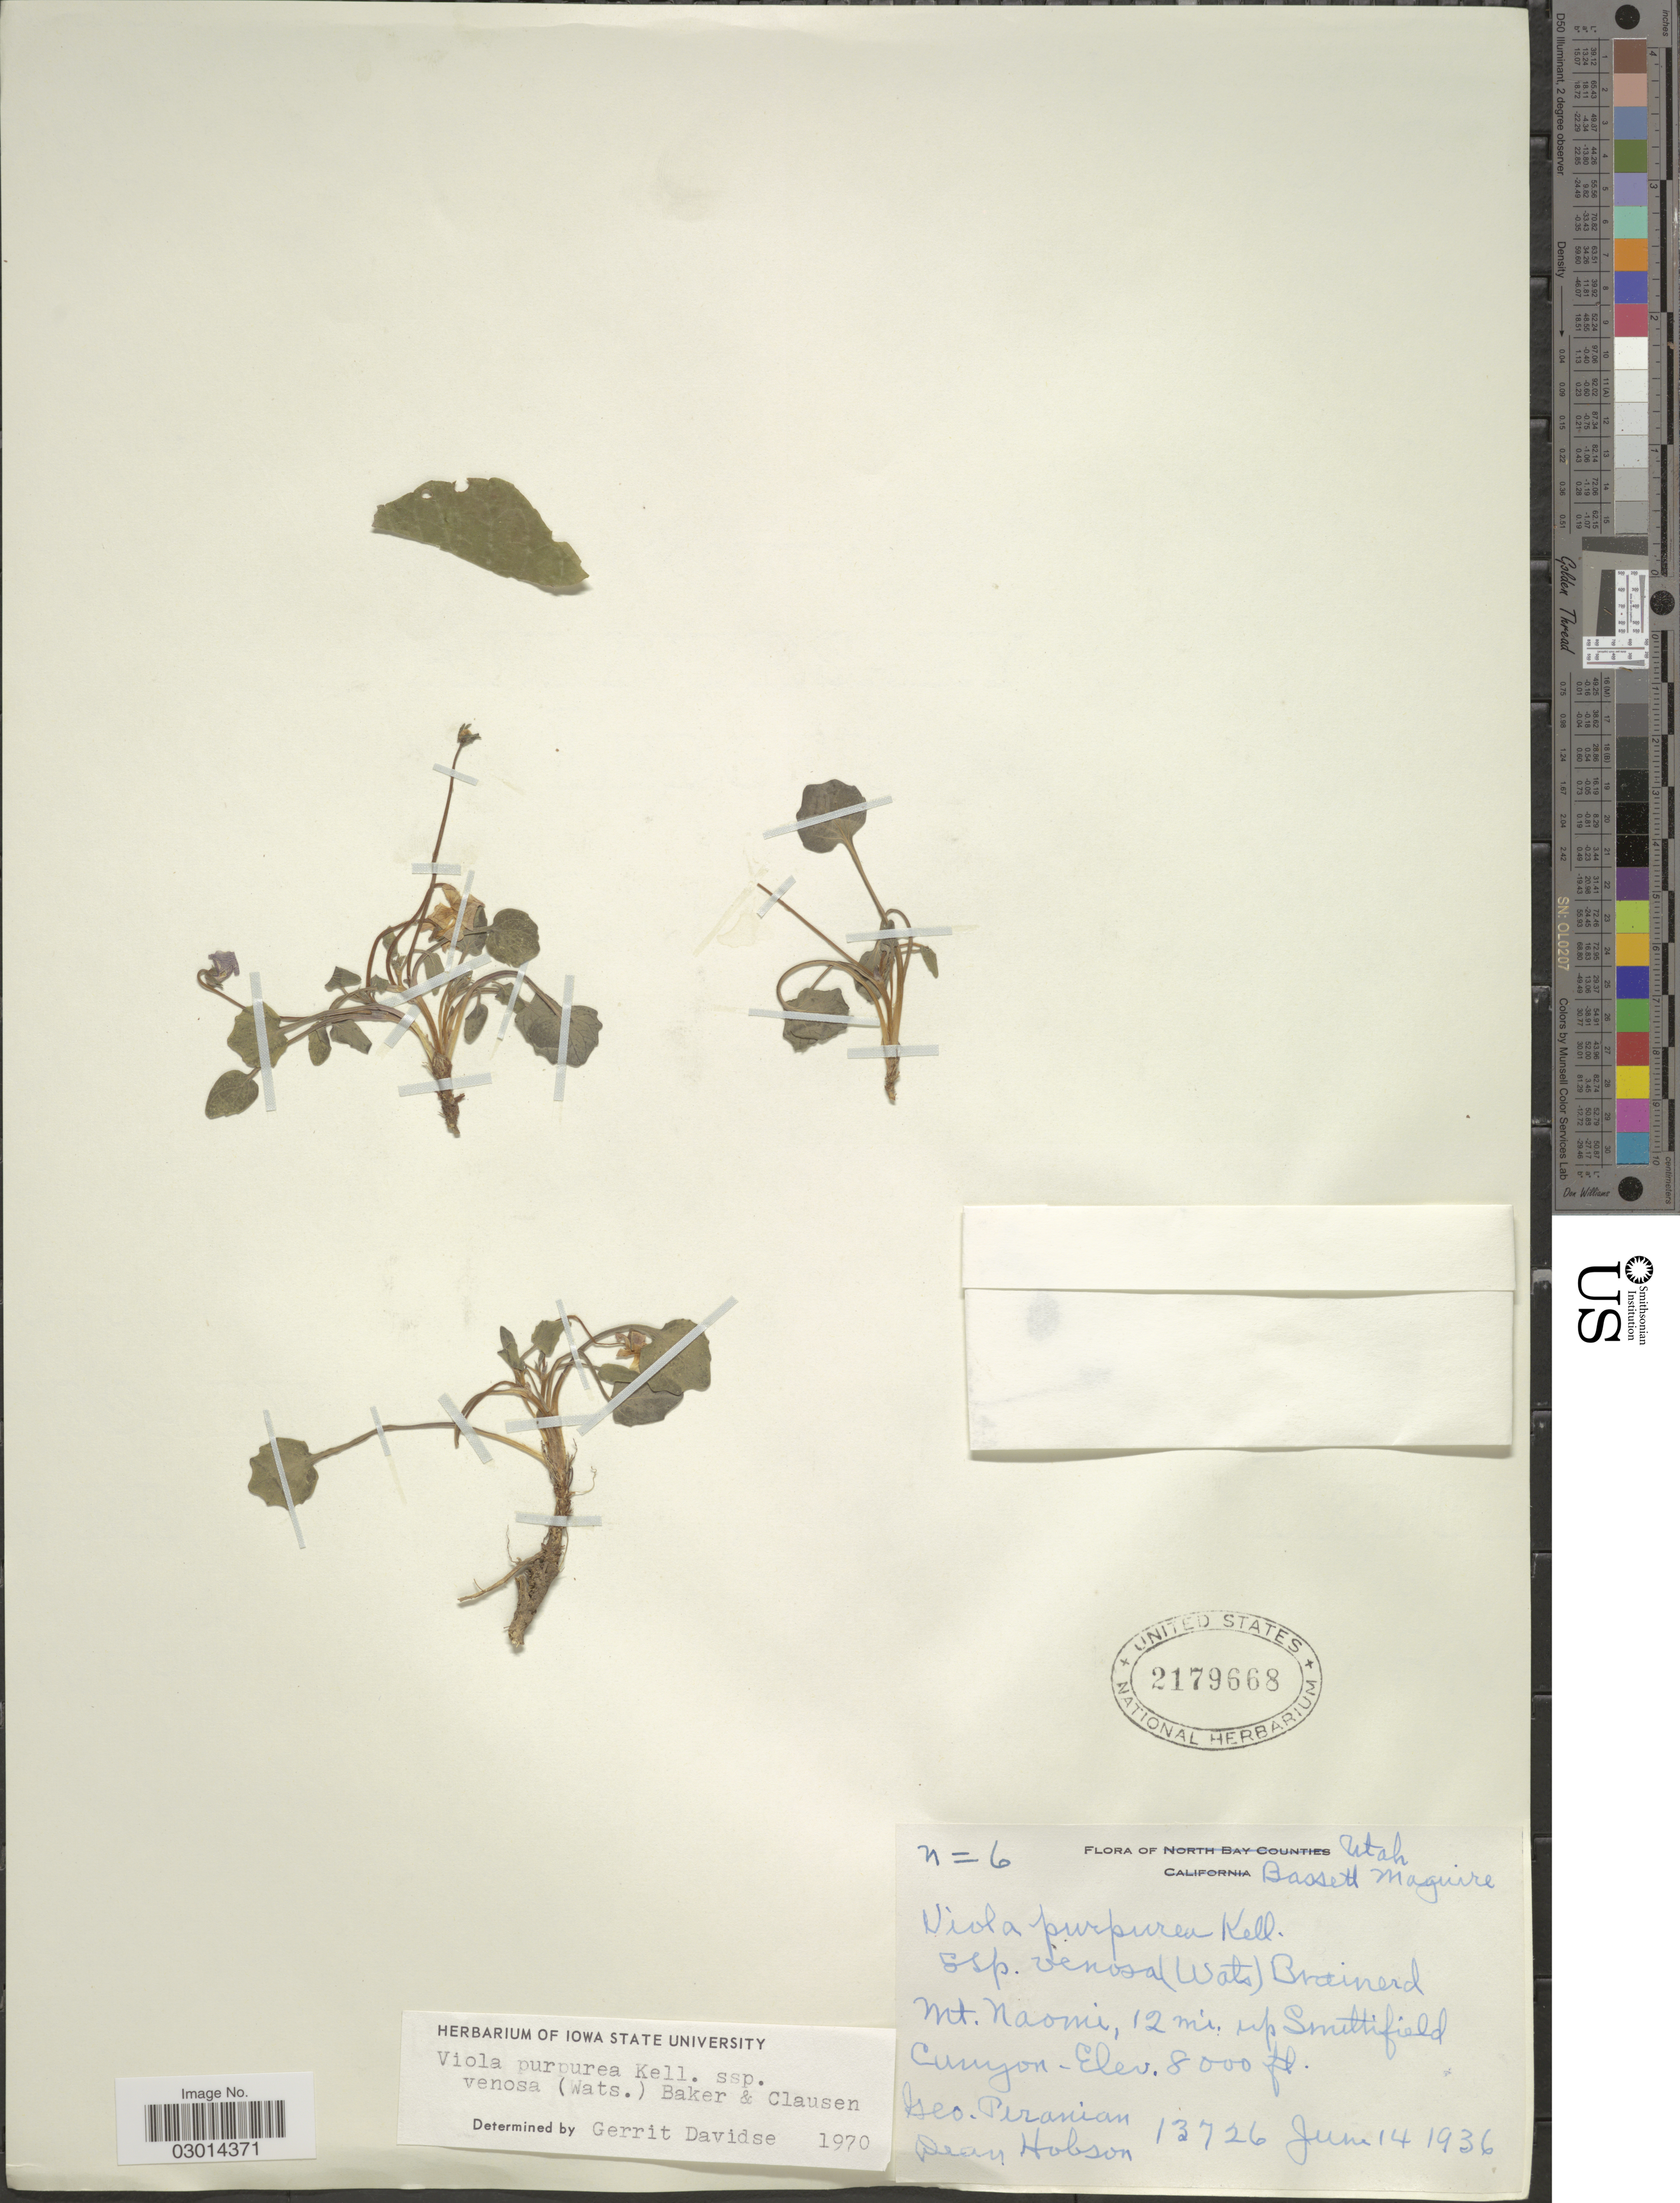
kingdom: Plantae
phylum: Tracheophyta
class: Magnoliopsida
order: Malpighiales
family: Violaceae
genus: Viola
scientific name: Viola purpurea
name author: Kellogg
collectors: G. Peranian, D. Hobson & B. Maguire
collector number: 13726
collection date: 1936-06-14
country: United States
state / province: Utah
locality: Mt. Naomi, 12 mi. up Smithfield canyon.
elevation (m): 2438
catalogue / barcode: US 2179668